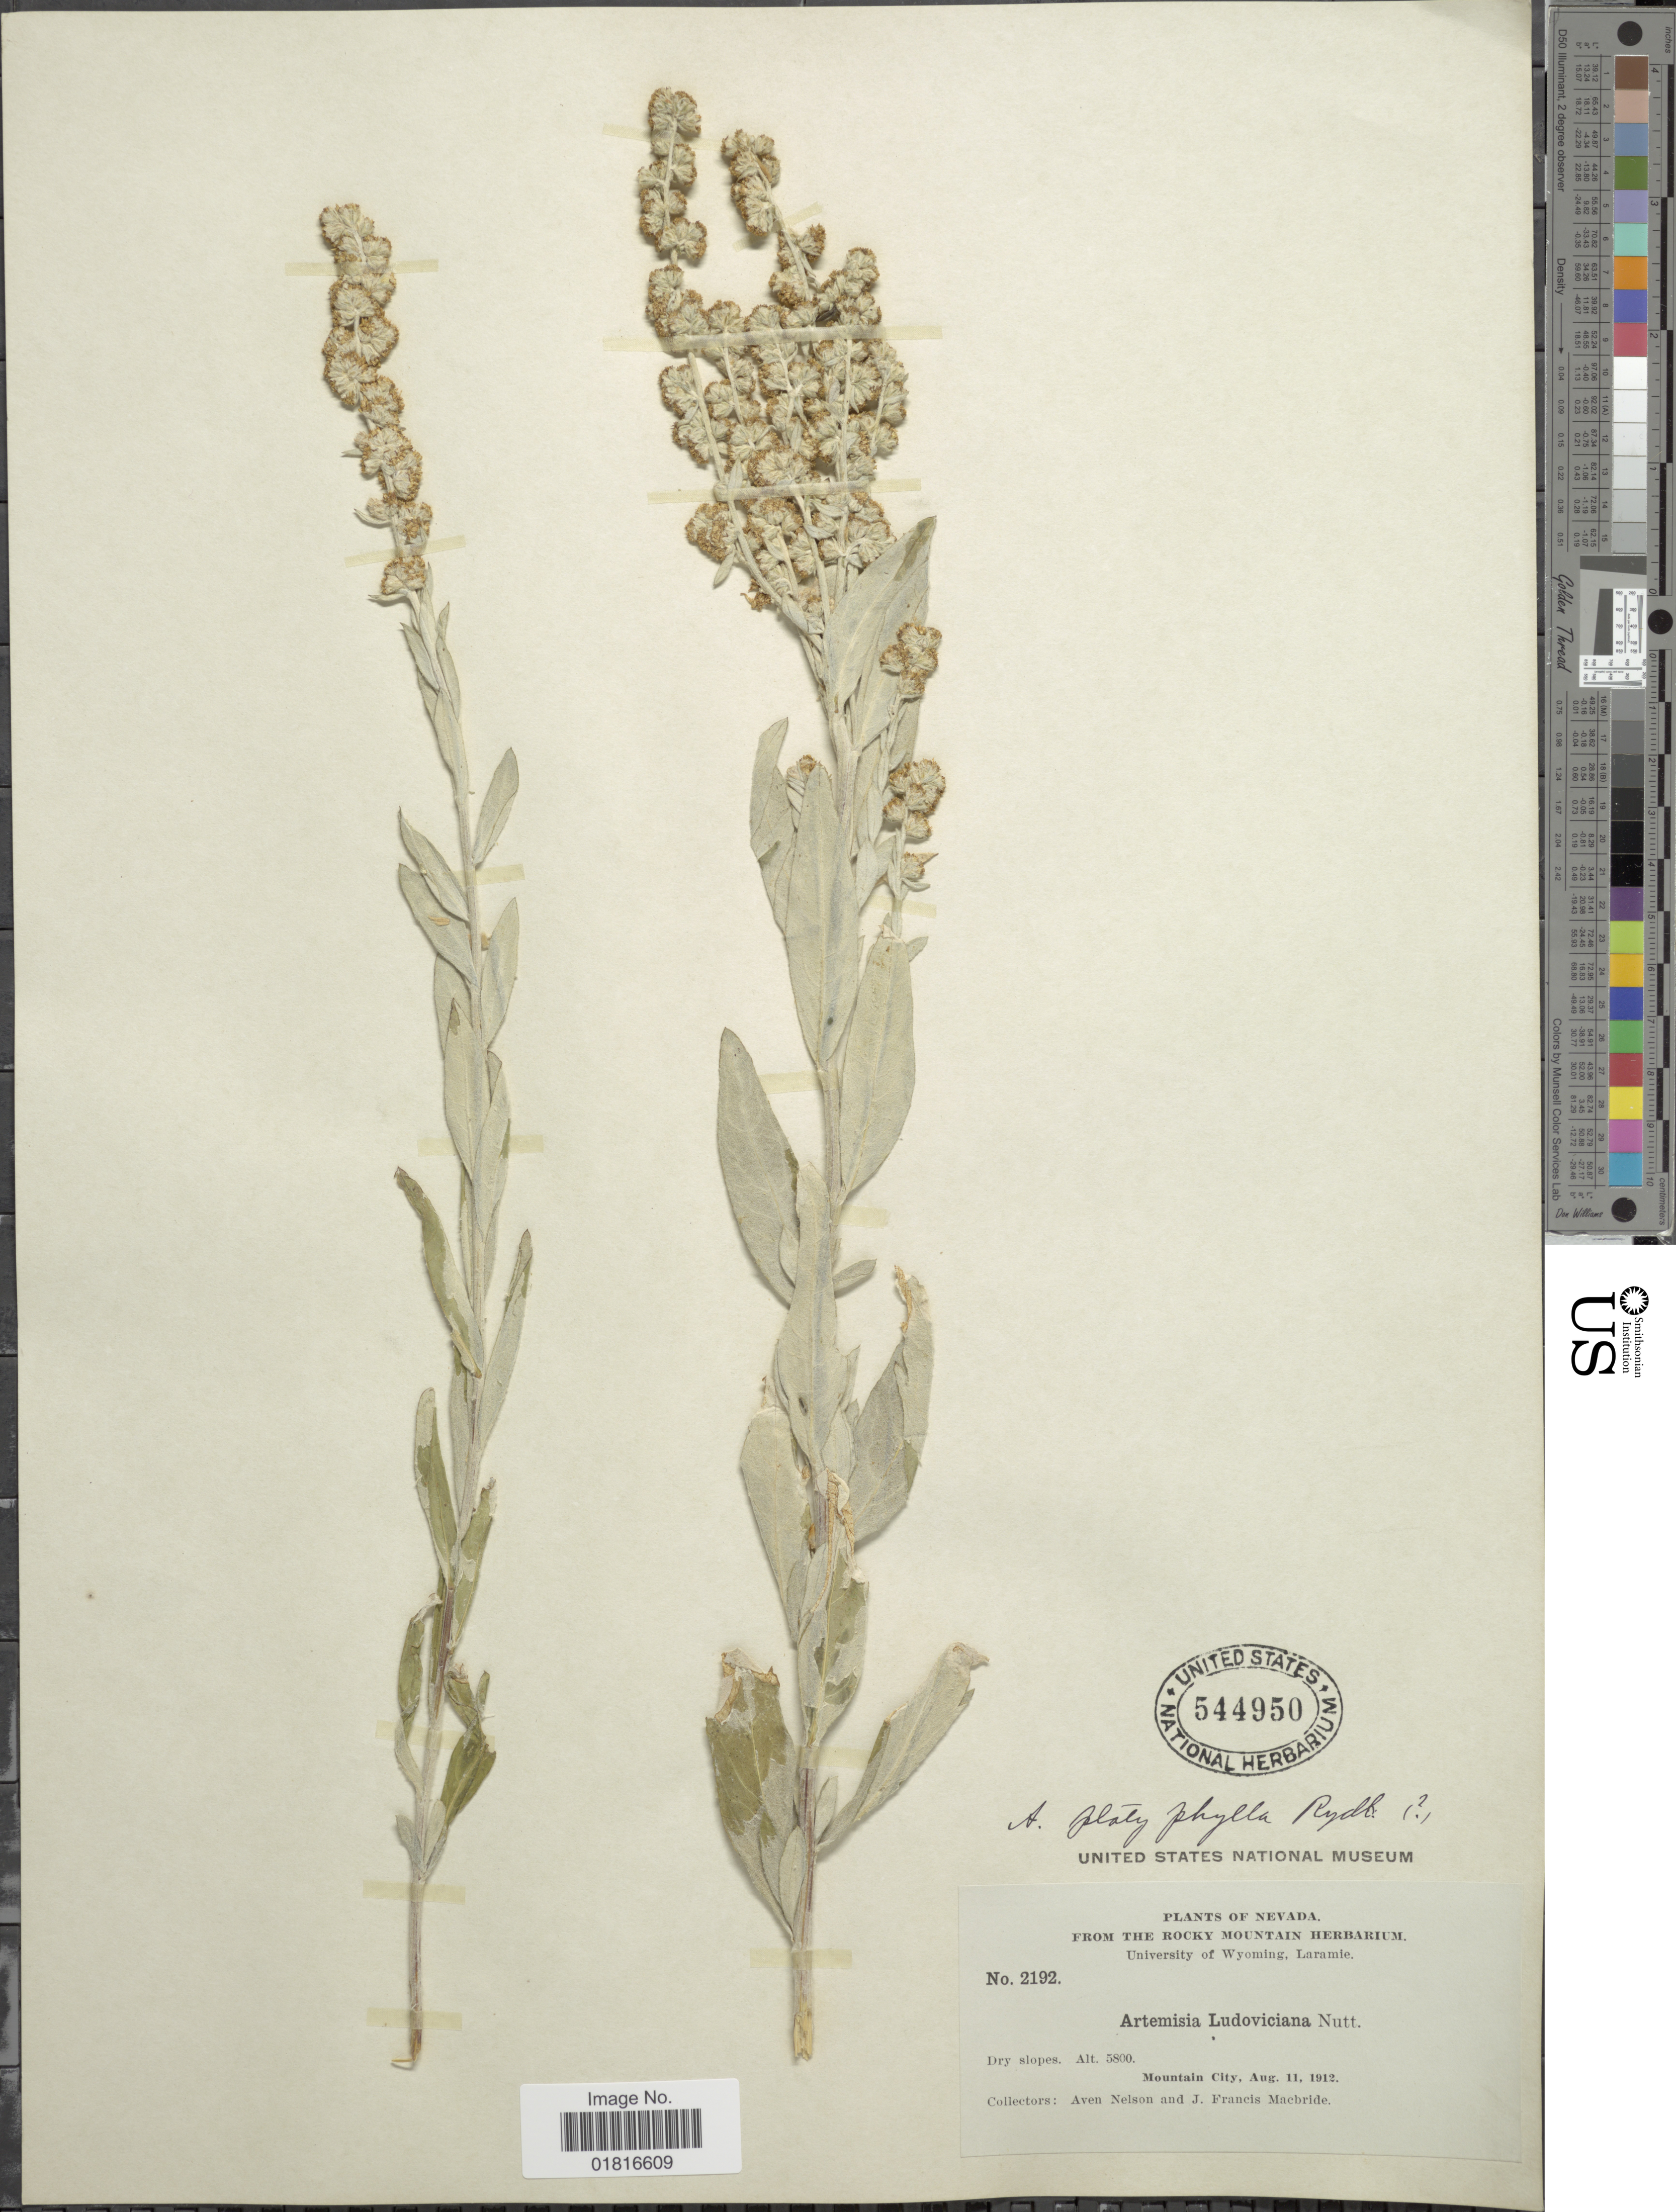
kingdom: Plantae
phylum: Tracheophyta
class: Magnoliopsida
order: Asterales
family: Asteraceae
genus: Artemisia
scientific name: Artemisia platyphylla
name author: Rydb.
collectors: A. Nelson & J. F. Macbride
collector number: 2192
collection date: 1912-08-11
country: United States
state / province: Nevada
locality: Dry slopes, Mountain City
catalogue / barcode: US 544950